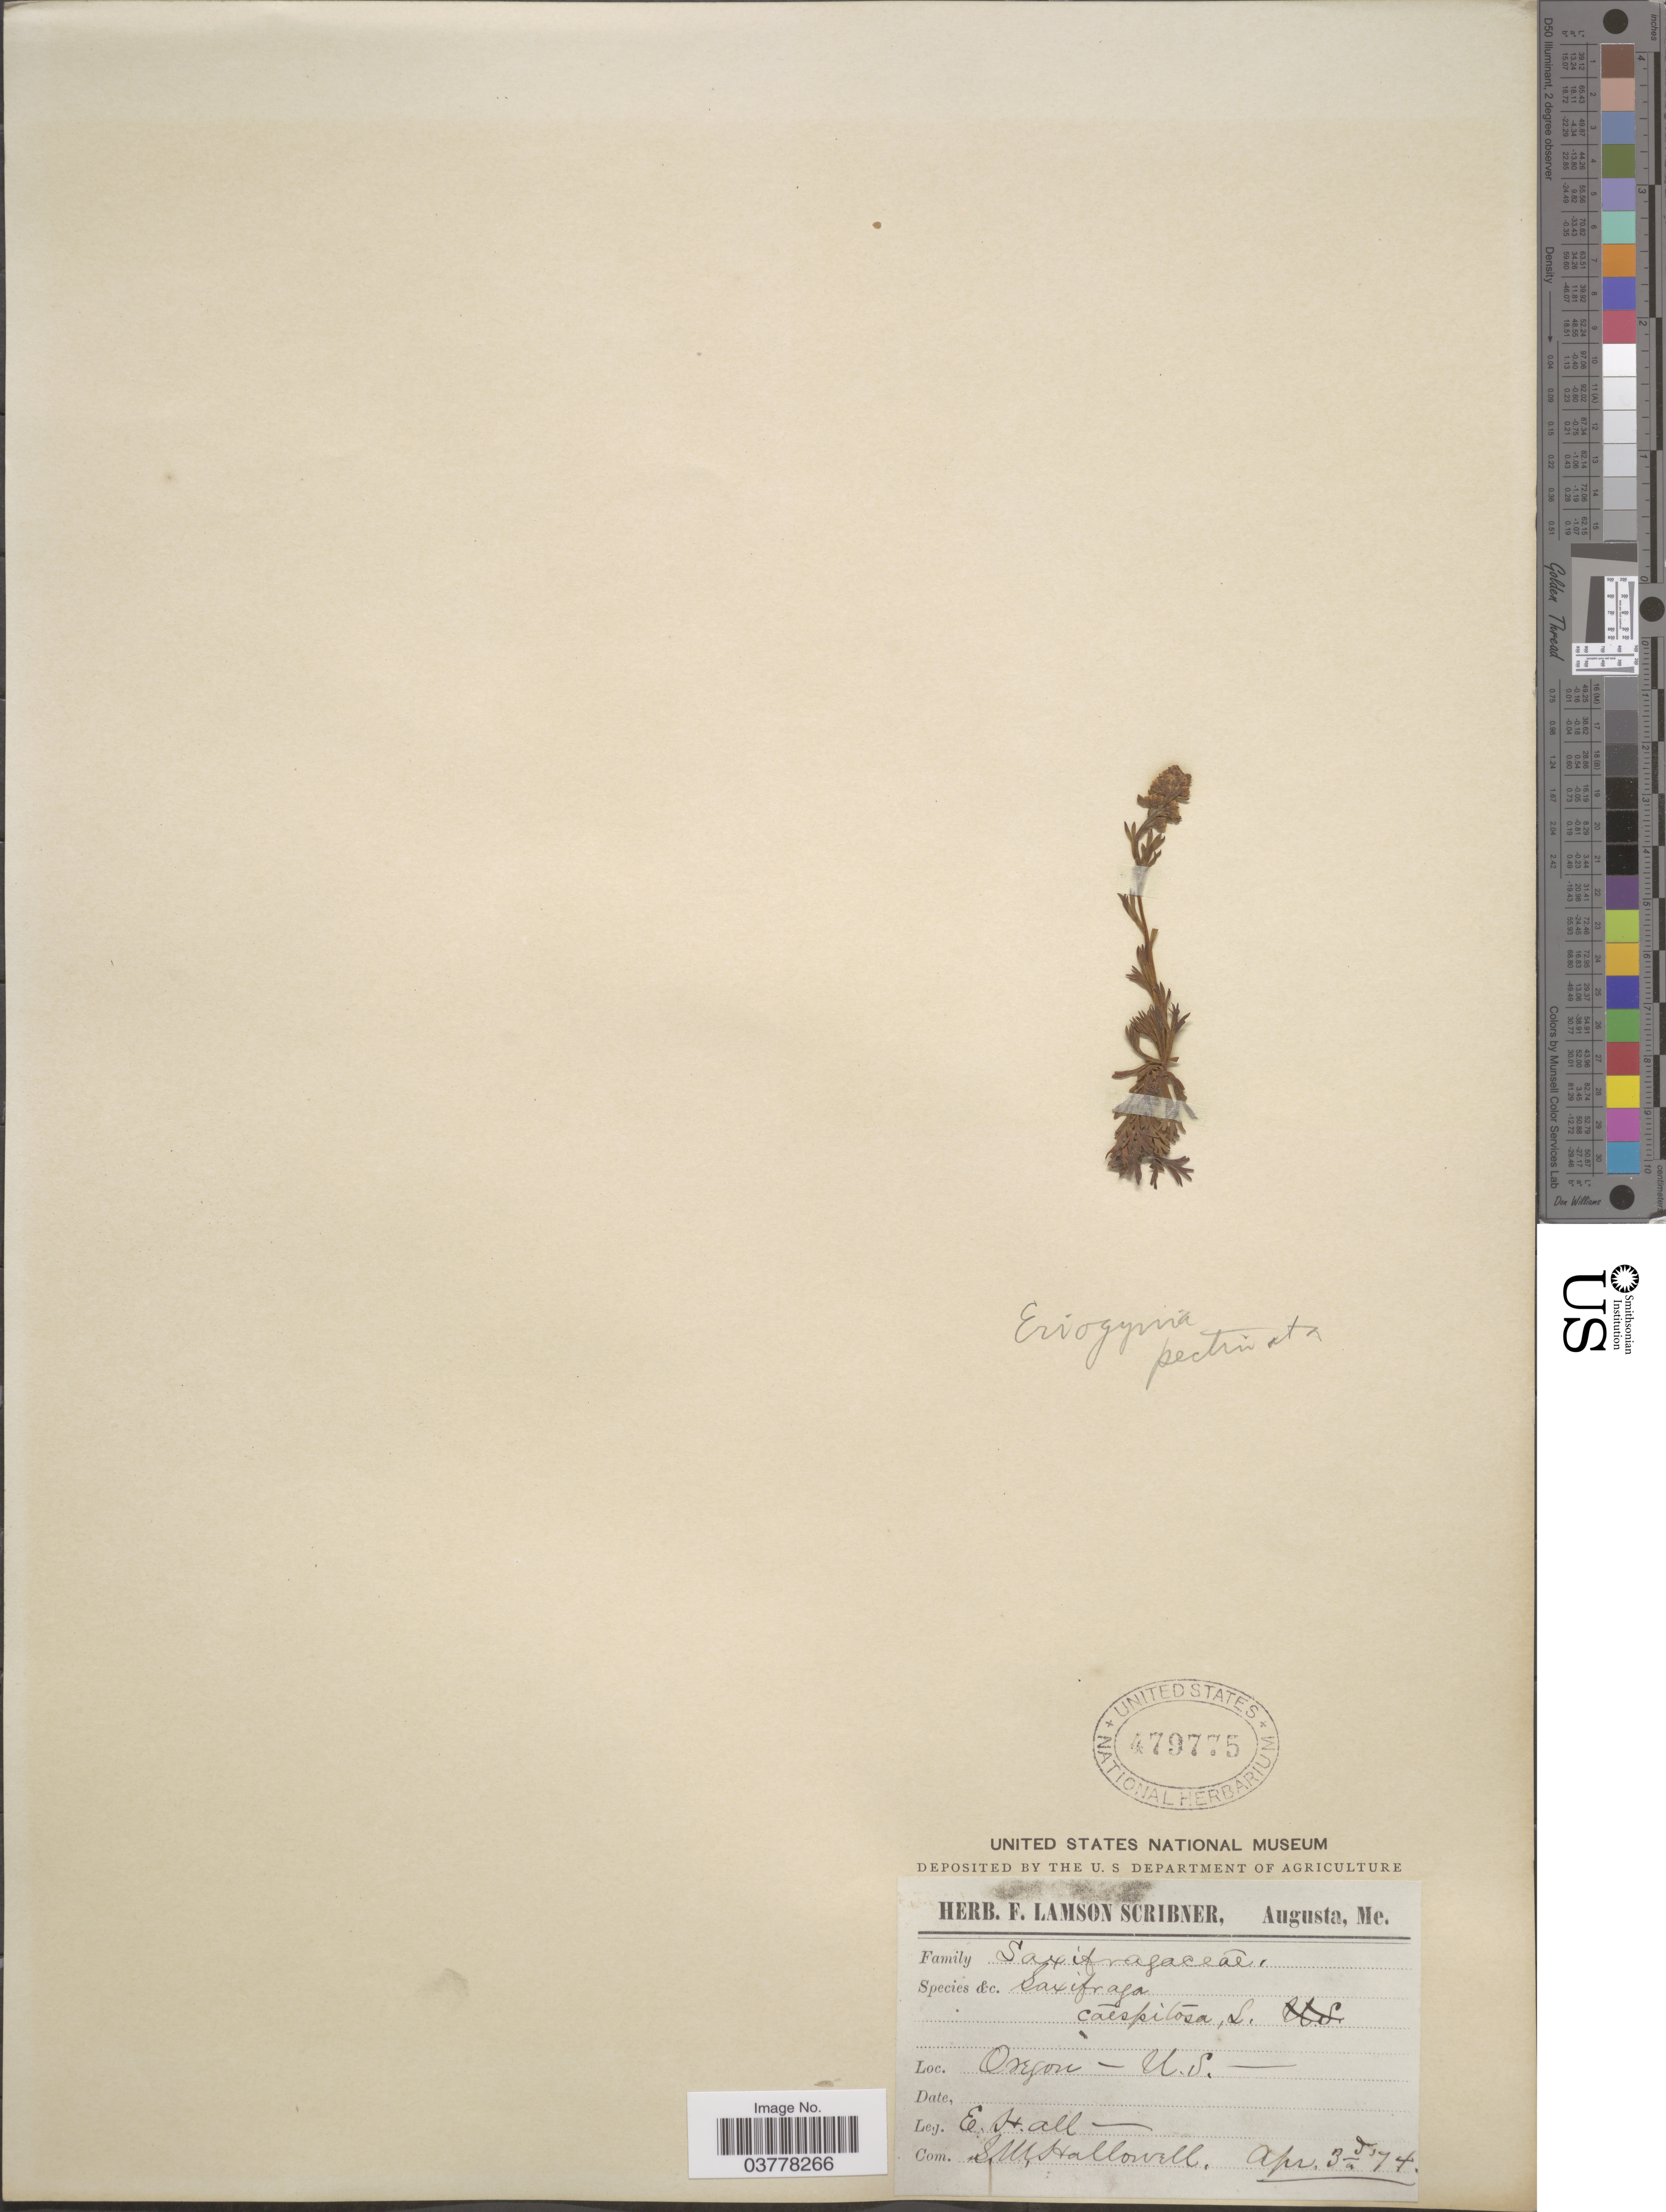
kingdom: Plantae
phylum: Tracheophyta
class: Magnoliopsida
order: Saxifragales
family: Saxifragaceae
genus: Saxifraga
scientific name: Saxifraga caespitosa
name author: L.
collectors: E. Hall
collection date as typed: Transcribed d/m/y: 3/4/74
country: United States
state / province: Oregon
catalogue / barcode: US 479775